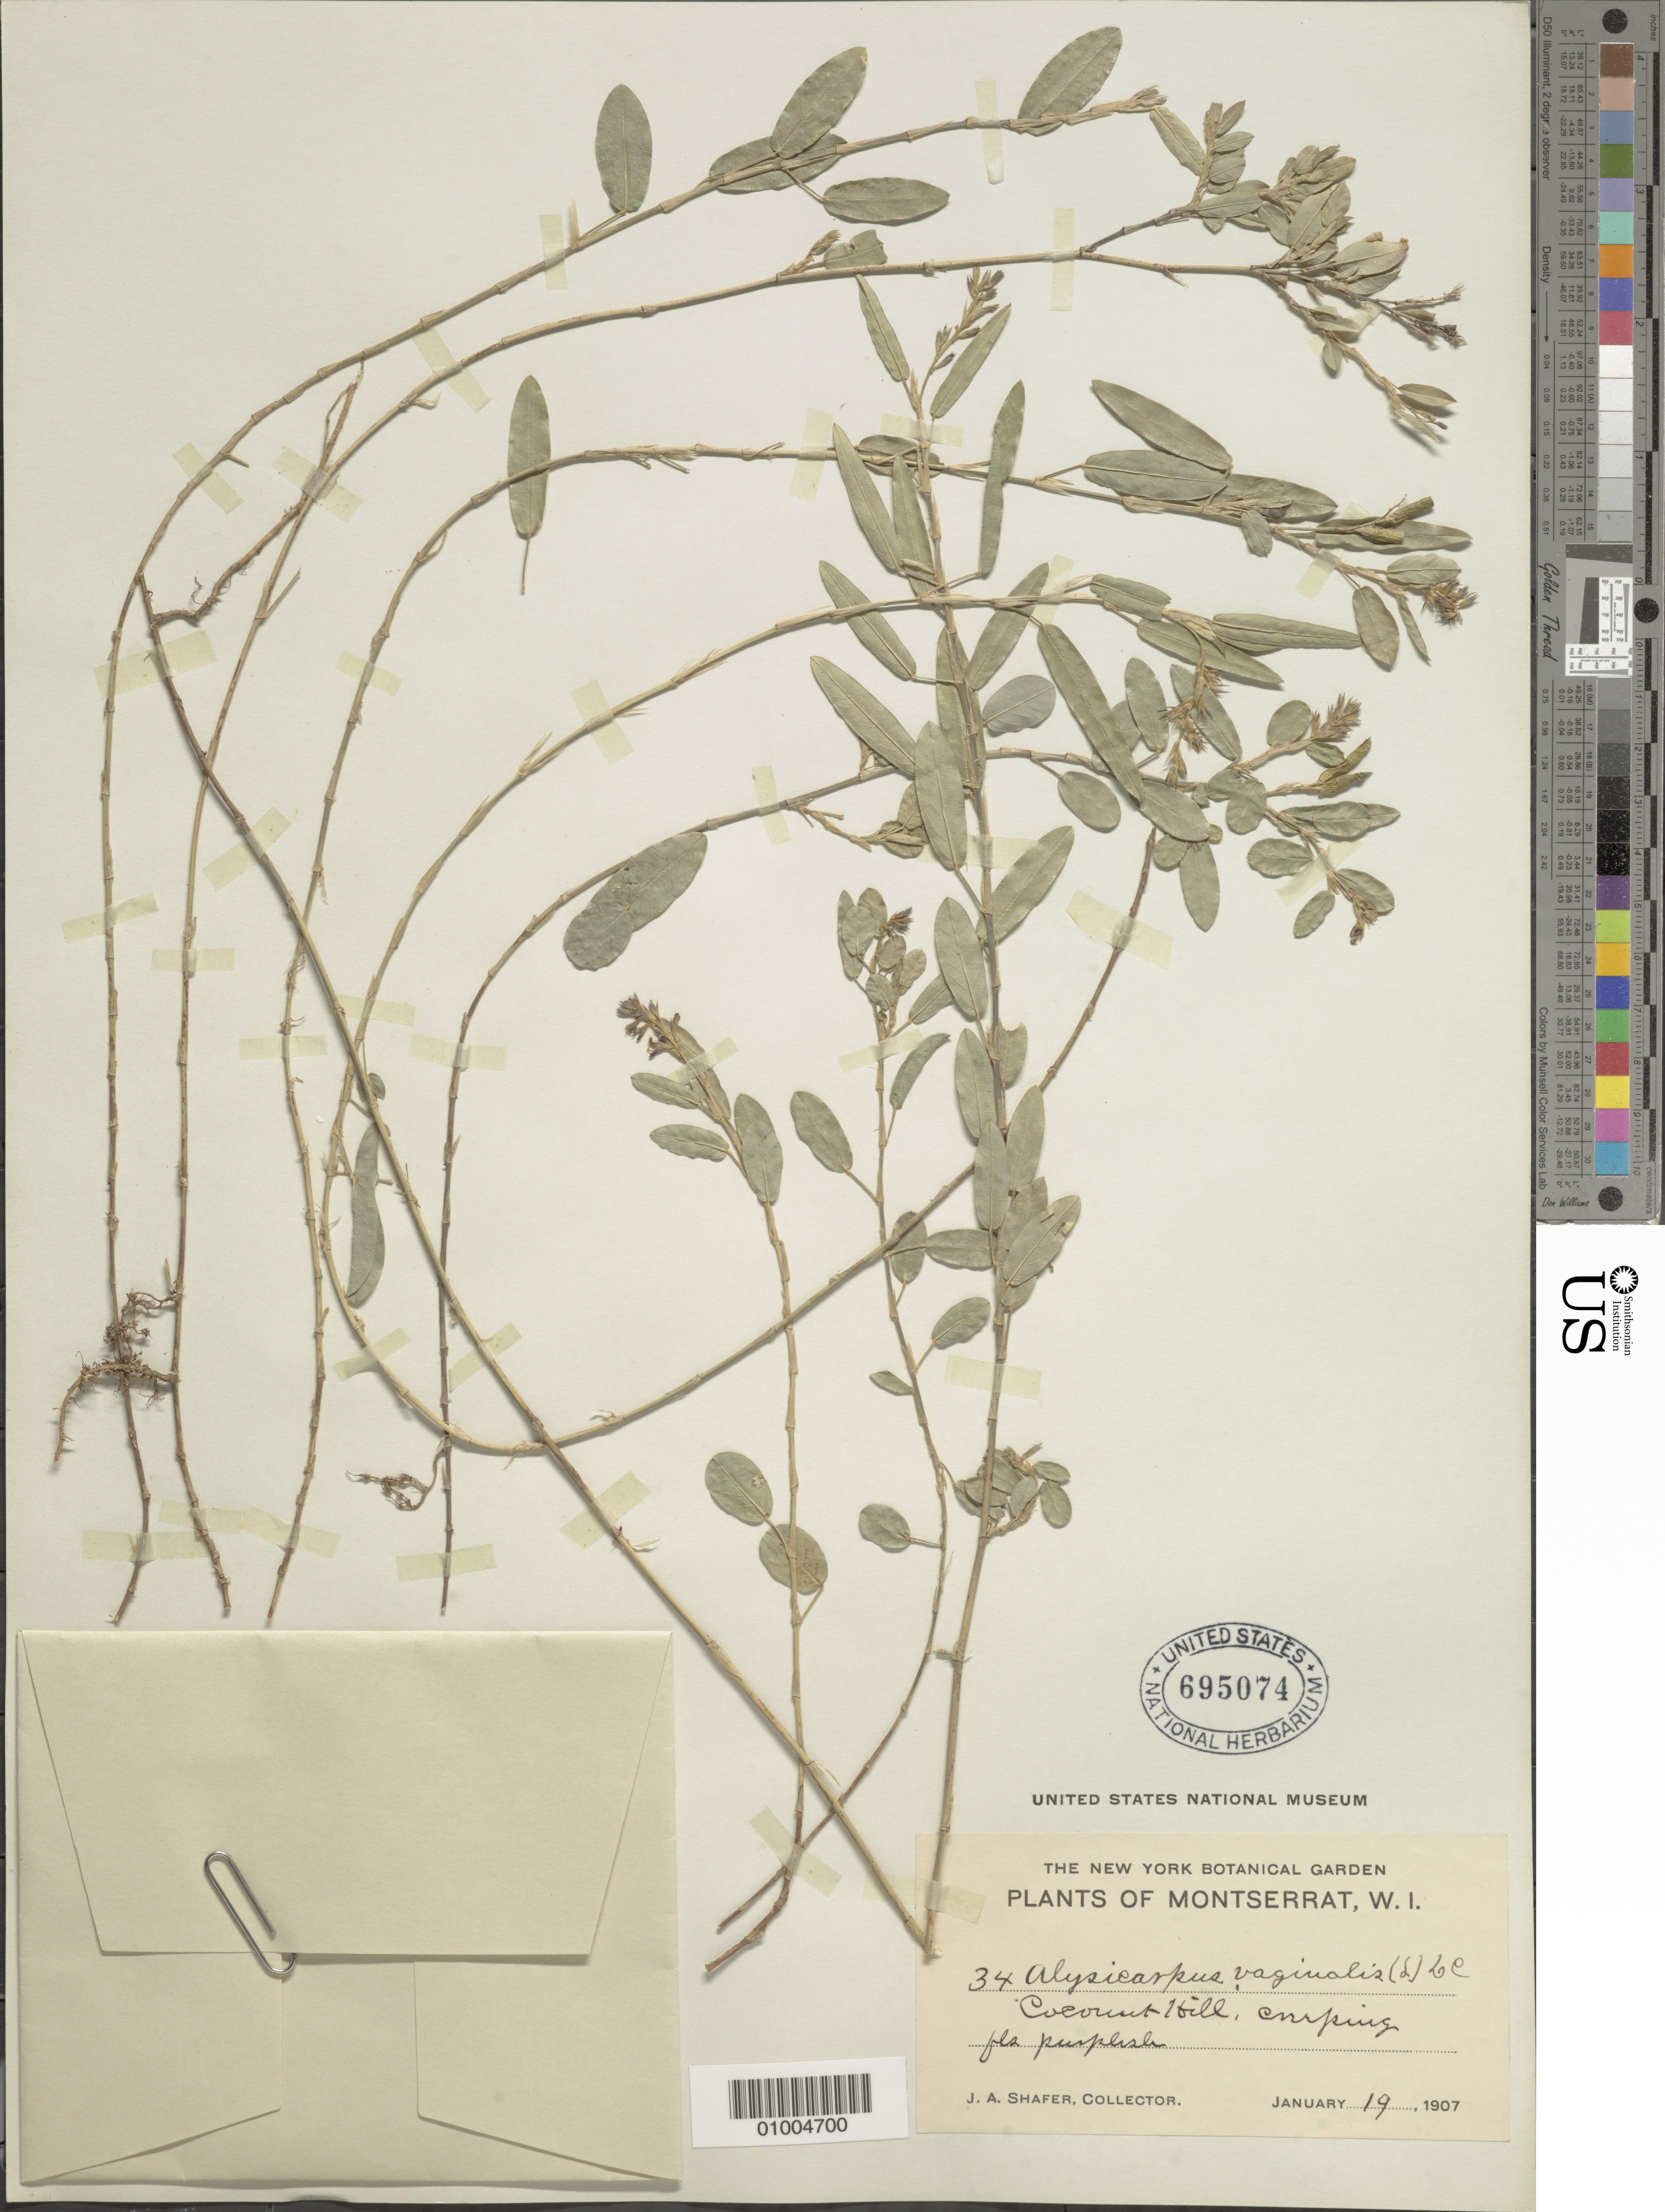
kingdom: Plantae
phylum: Tracheophyta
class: Magnoliopsida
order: Fabales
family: Fabaceae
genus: Alysicarpus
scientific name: Alysicarpus vaginalis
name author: (L.) DC.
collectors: J. A. Shafer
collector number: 34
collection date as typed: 19 Jan 1907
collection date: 1907-01-19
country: Montserrat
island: Montserrat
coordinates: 0 N, 0 E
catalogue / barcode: US 695074